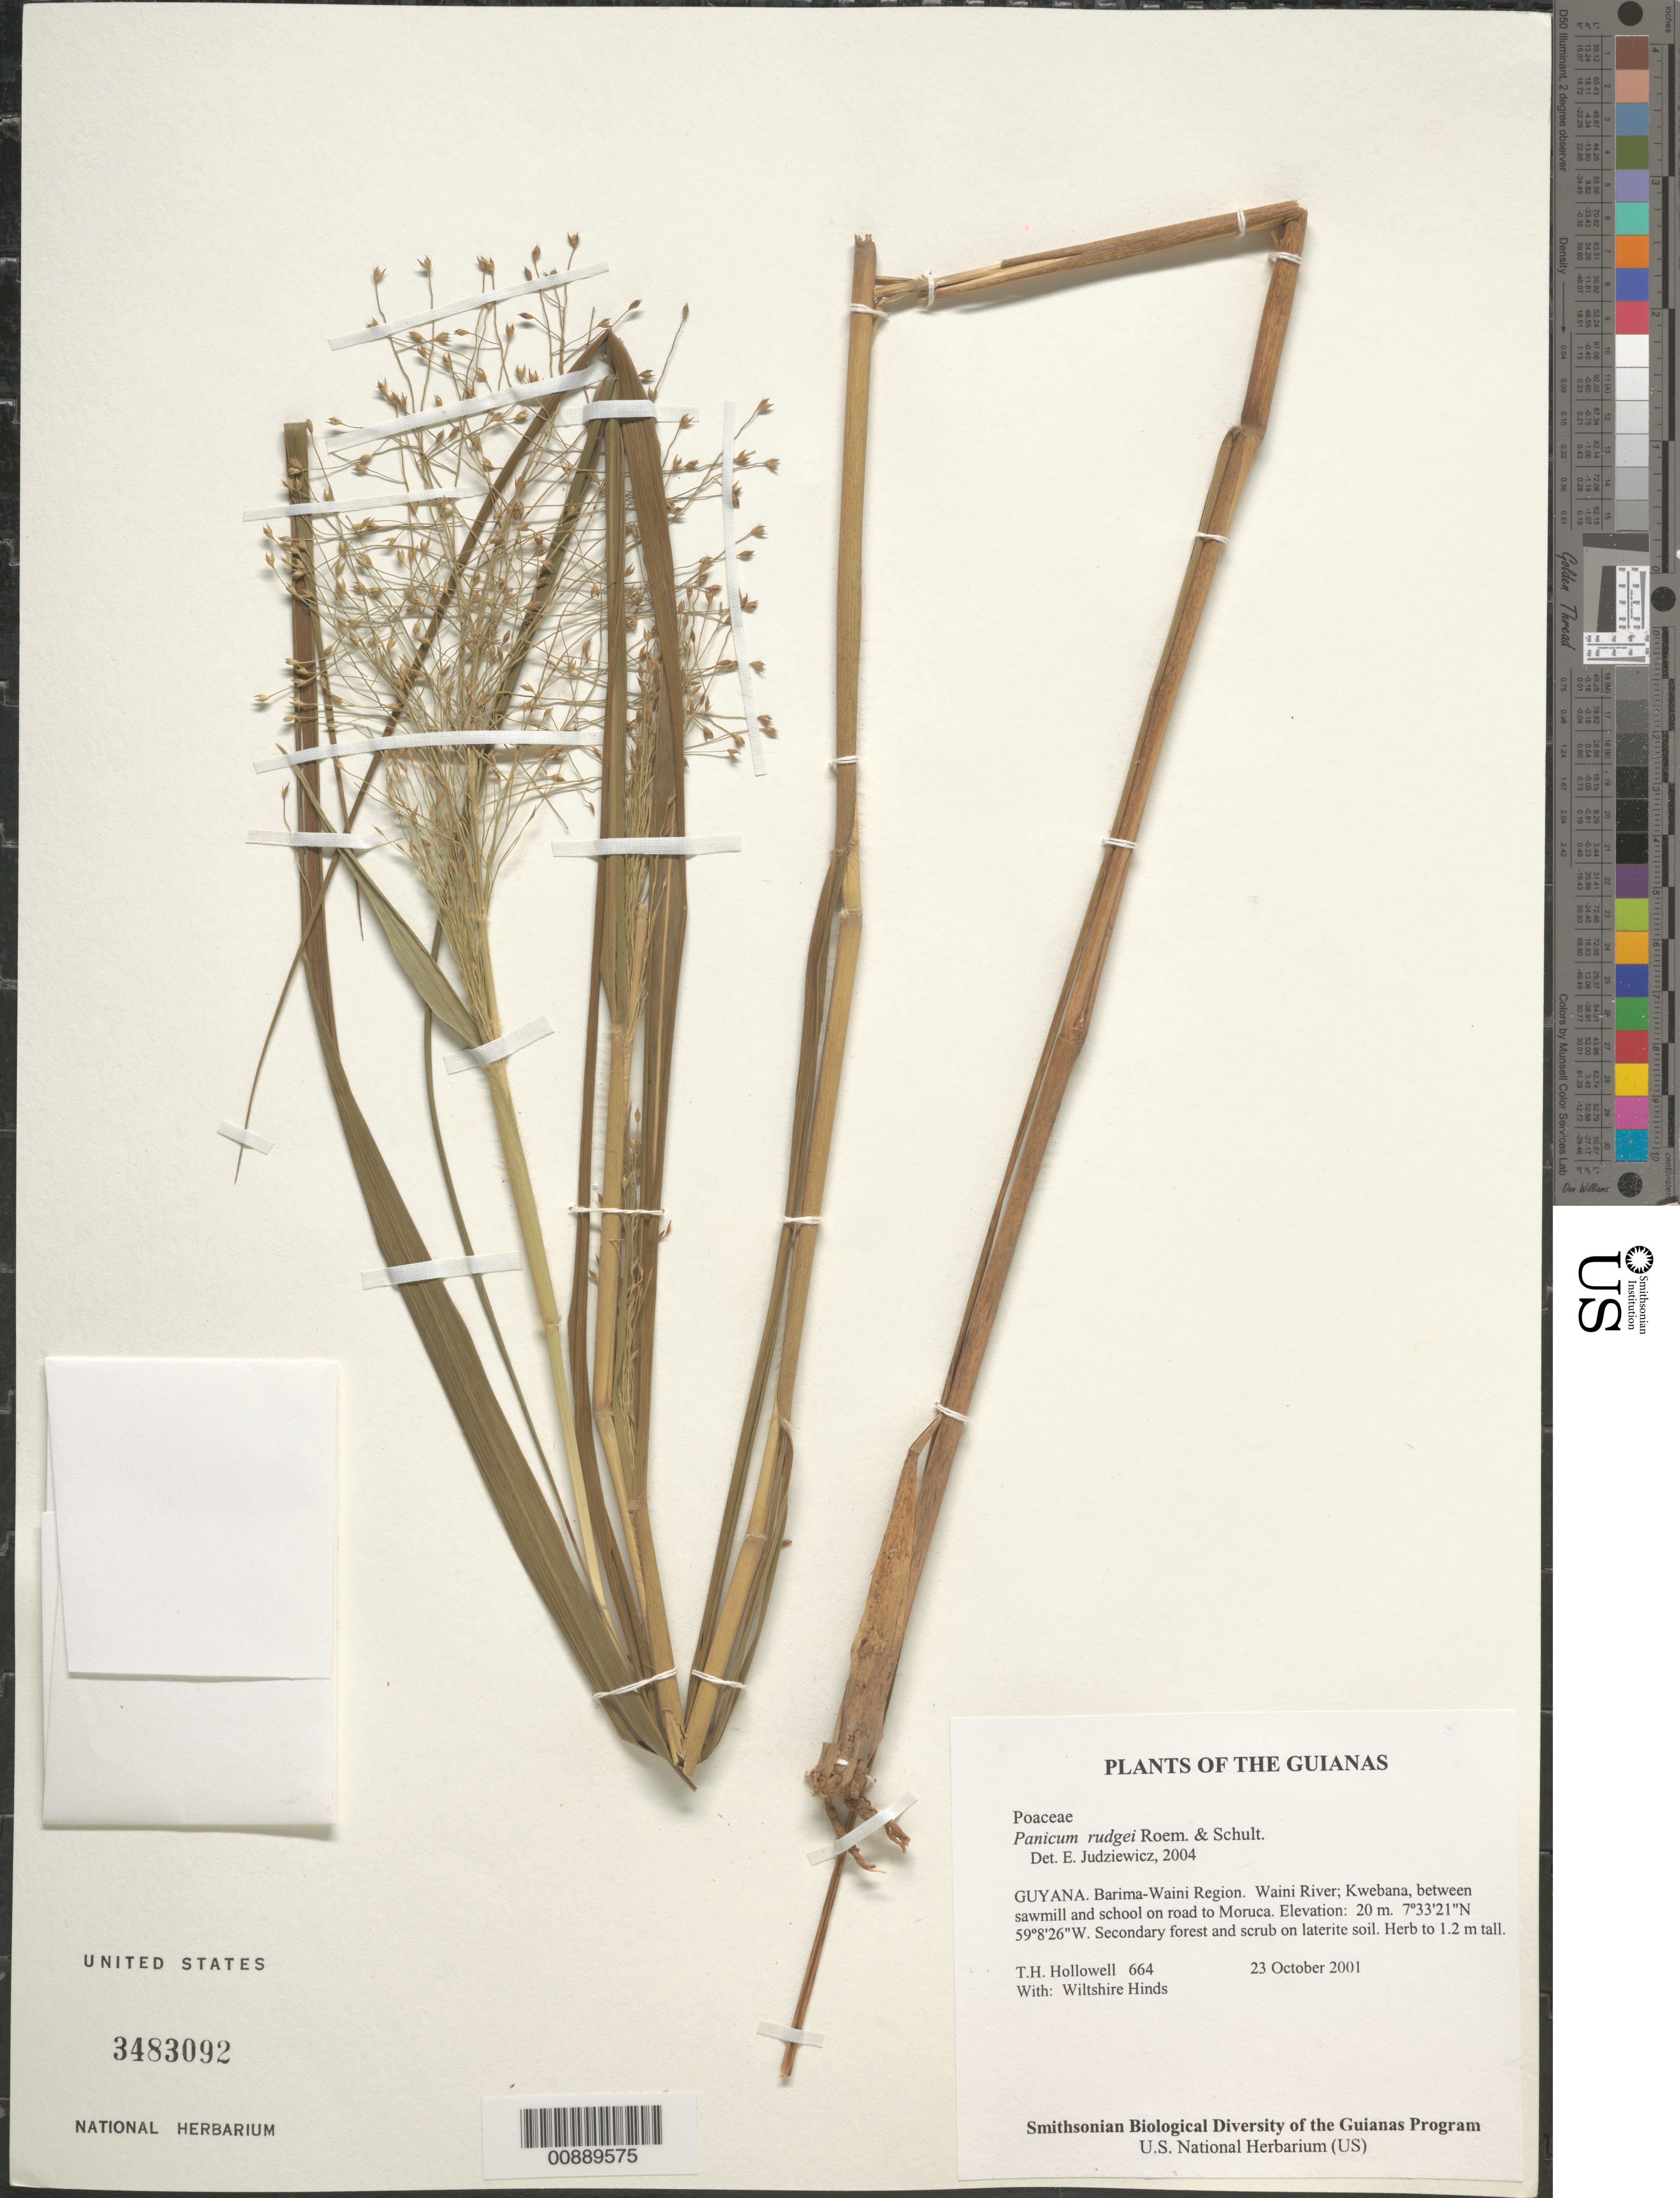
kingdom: Plantae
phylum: Tracheophyta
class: Liliopsida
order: Poales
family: Poaceae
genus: Panicum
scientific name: Panicum rudgei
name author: Roem. & Schult.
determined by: Judziewicz, E. J.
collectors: T. Hollowell & W. Hinds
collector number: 664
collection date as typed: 23 October 2001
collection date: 2001-10-23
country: Guyana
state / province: Barima-Waini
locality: Waini River; Kwebana, between sawmill and school on road to Moruca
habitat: Secondary forest and scrub on laterite soil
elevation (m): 20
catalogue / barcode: US 3483092